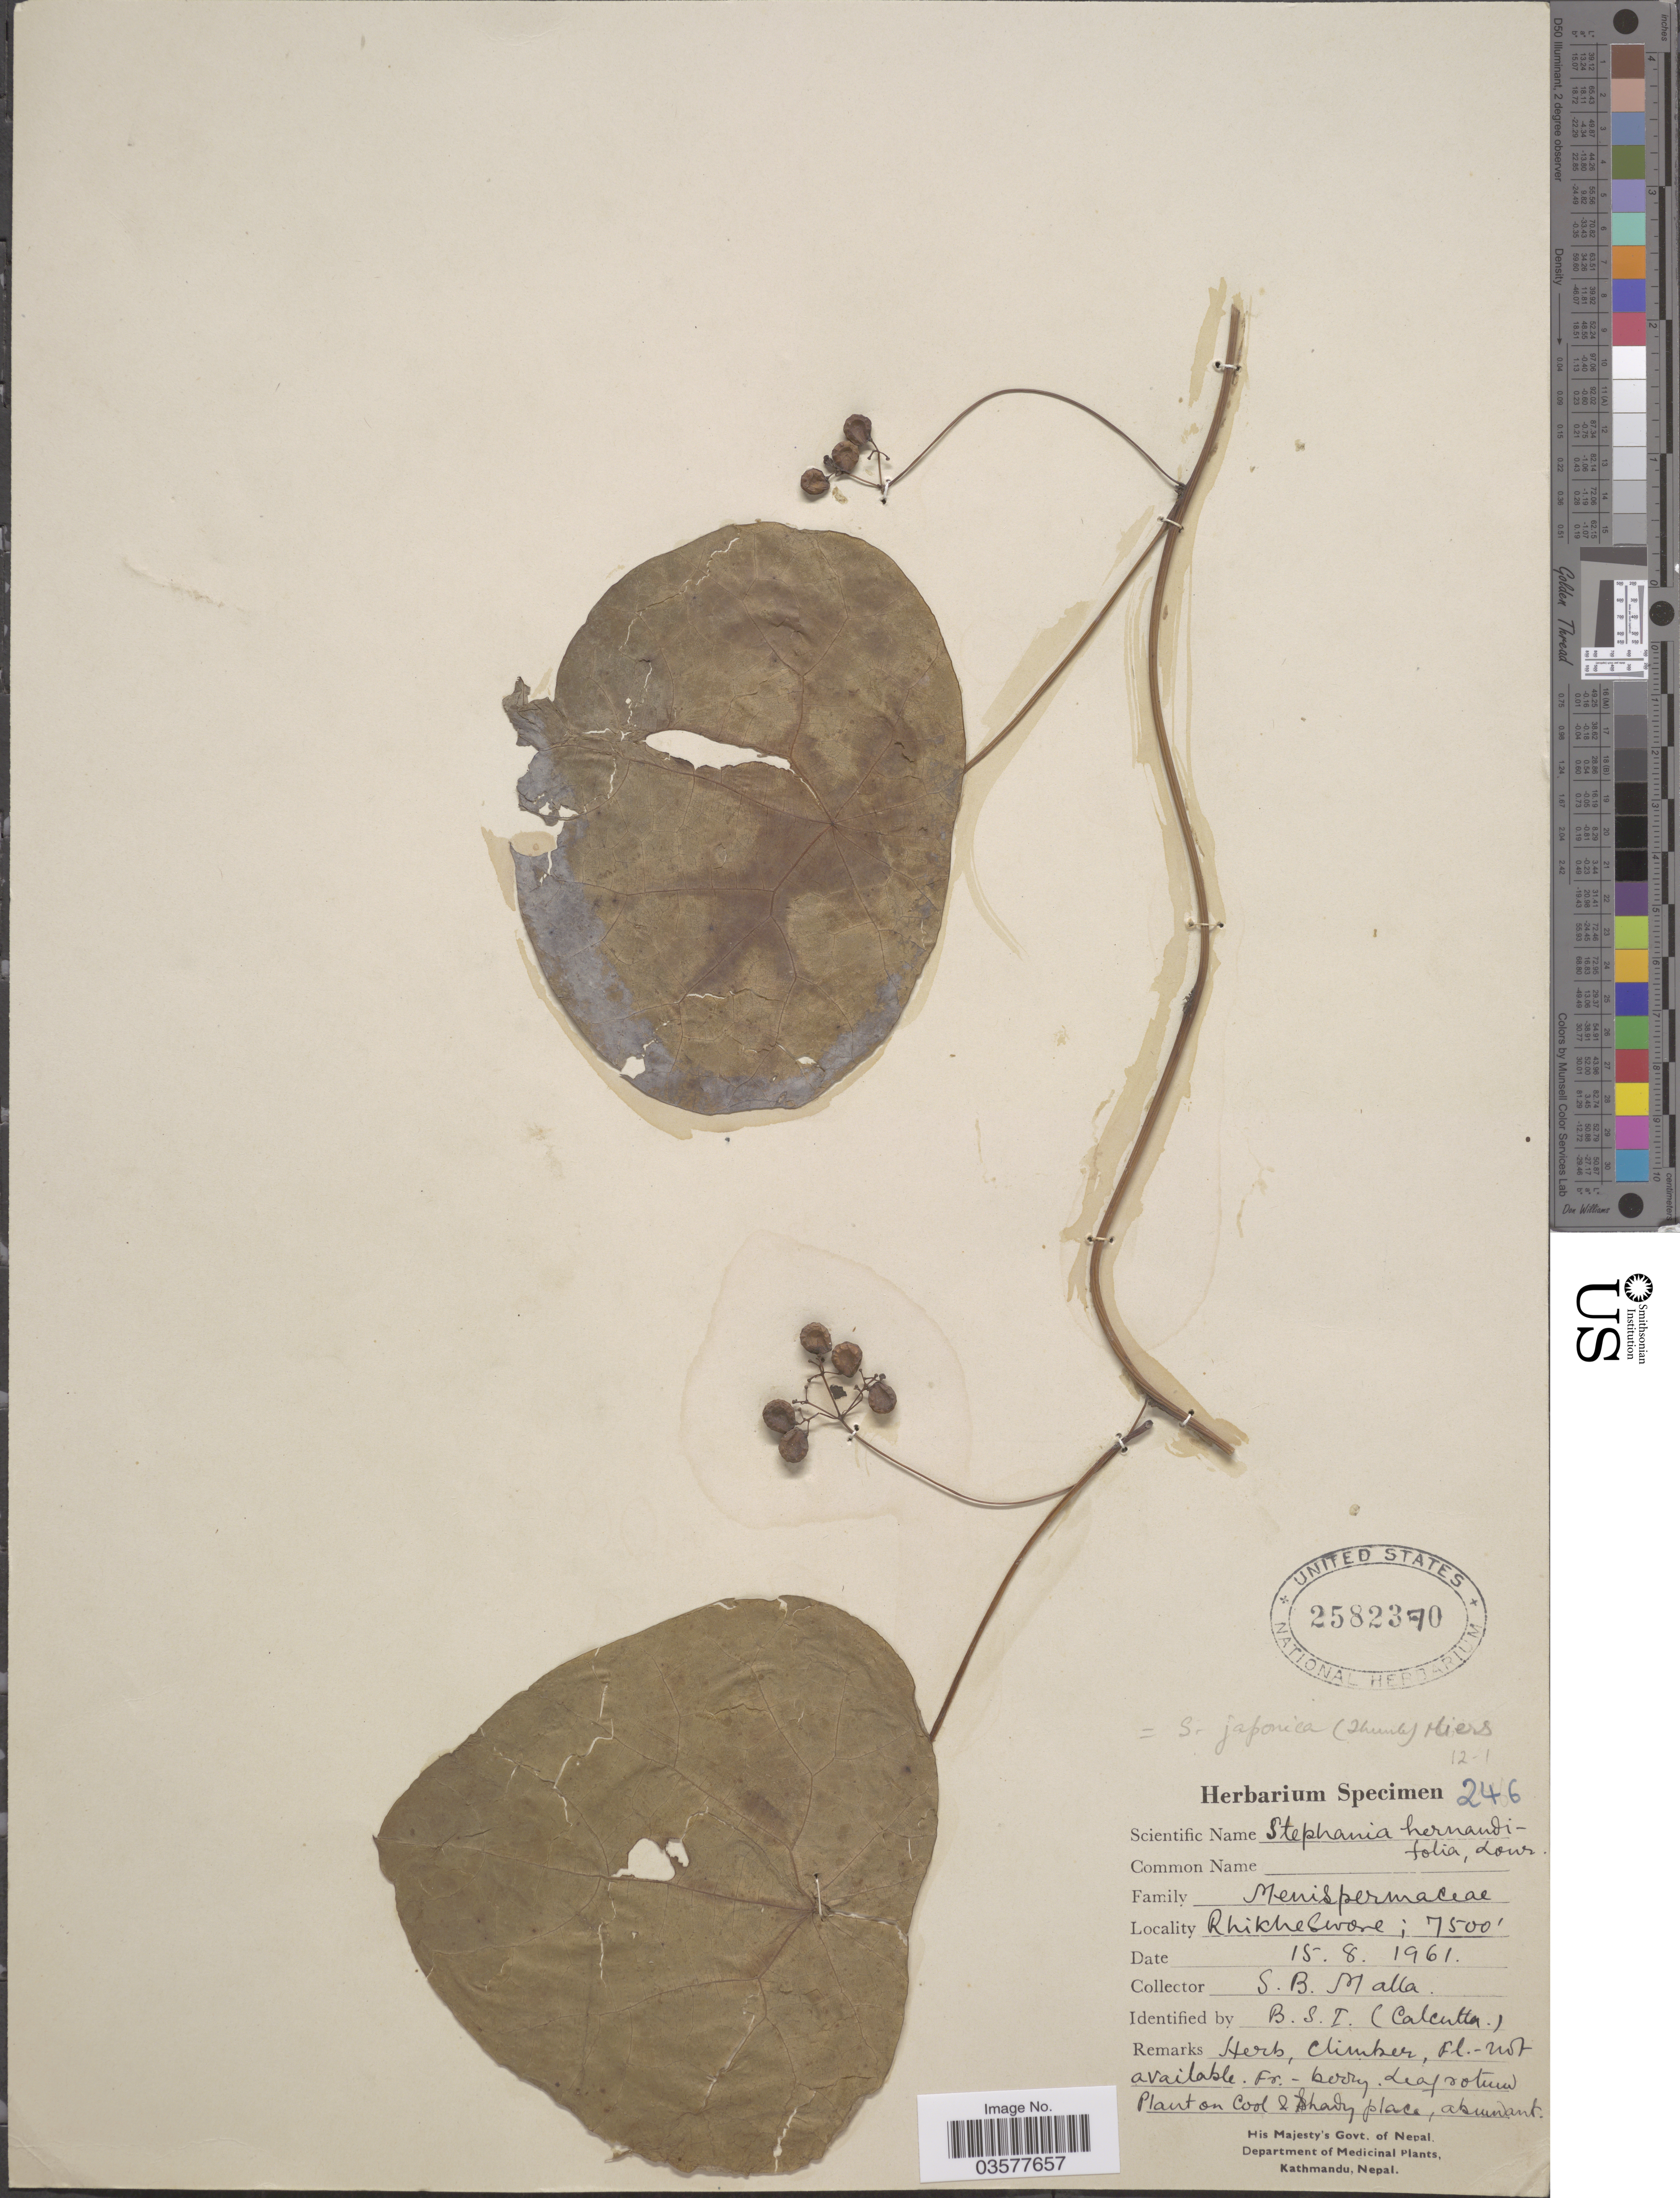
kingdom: Plantae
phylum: Tracheophyta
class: Magnoliopsida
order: Ranunculales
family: Menispermaceae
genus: Stephania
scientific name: Stephania japonica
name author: (Thunb.) Miers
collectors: S. Malla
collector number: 246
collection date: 1961-08-15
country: Nepal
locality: Rhikhe Sware. [interpreted]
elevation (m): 2286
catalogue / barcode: US 2582370